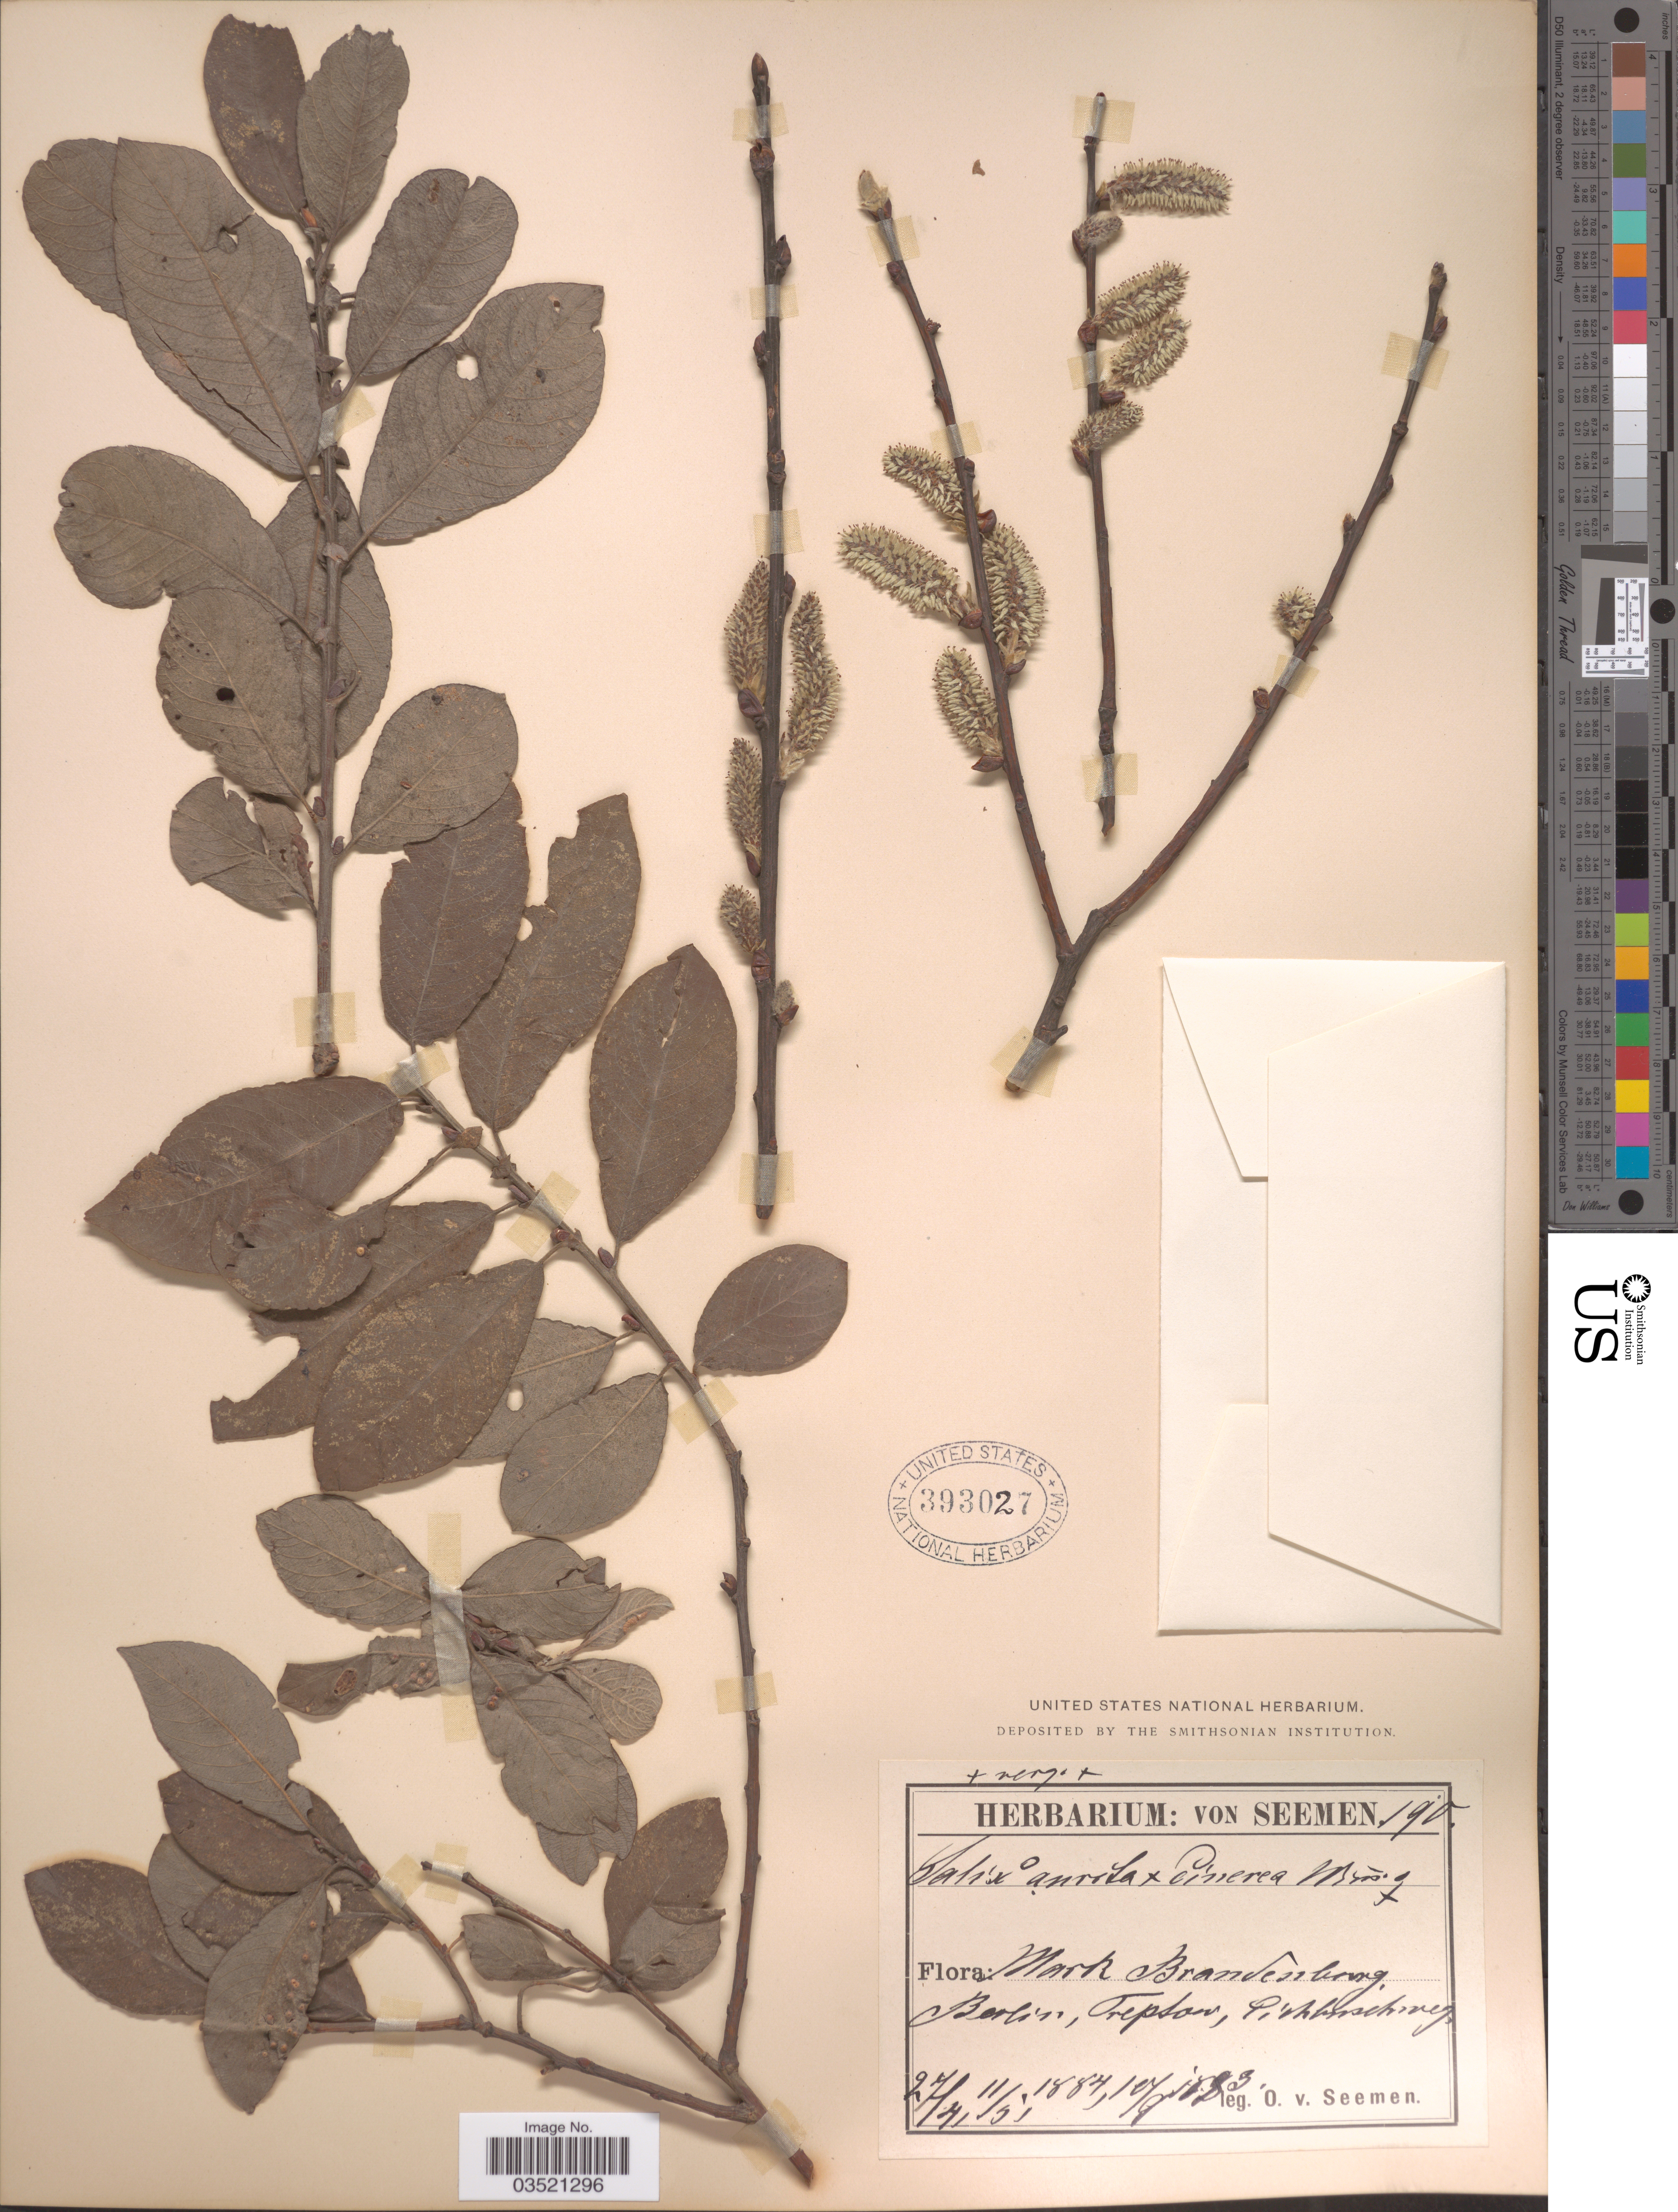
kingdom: Plantae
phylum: Tracheophyta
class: Magnoliopsida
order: Malpighiales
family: Salicaceae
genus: Salix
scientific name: Salix aurita x S. cinerea L.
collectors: K. O. von Seemen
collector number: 190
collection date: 1884-04-27/1893-09-10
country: Germany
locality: Mark Brandenburg, Berlin, Treptow, Eichbuschweg.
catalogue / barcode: US 393027